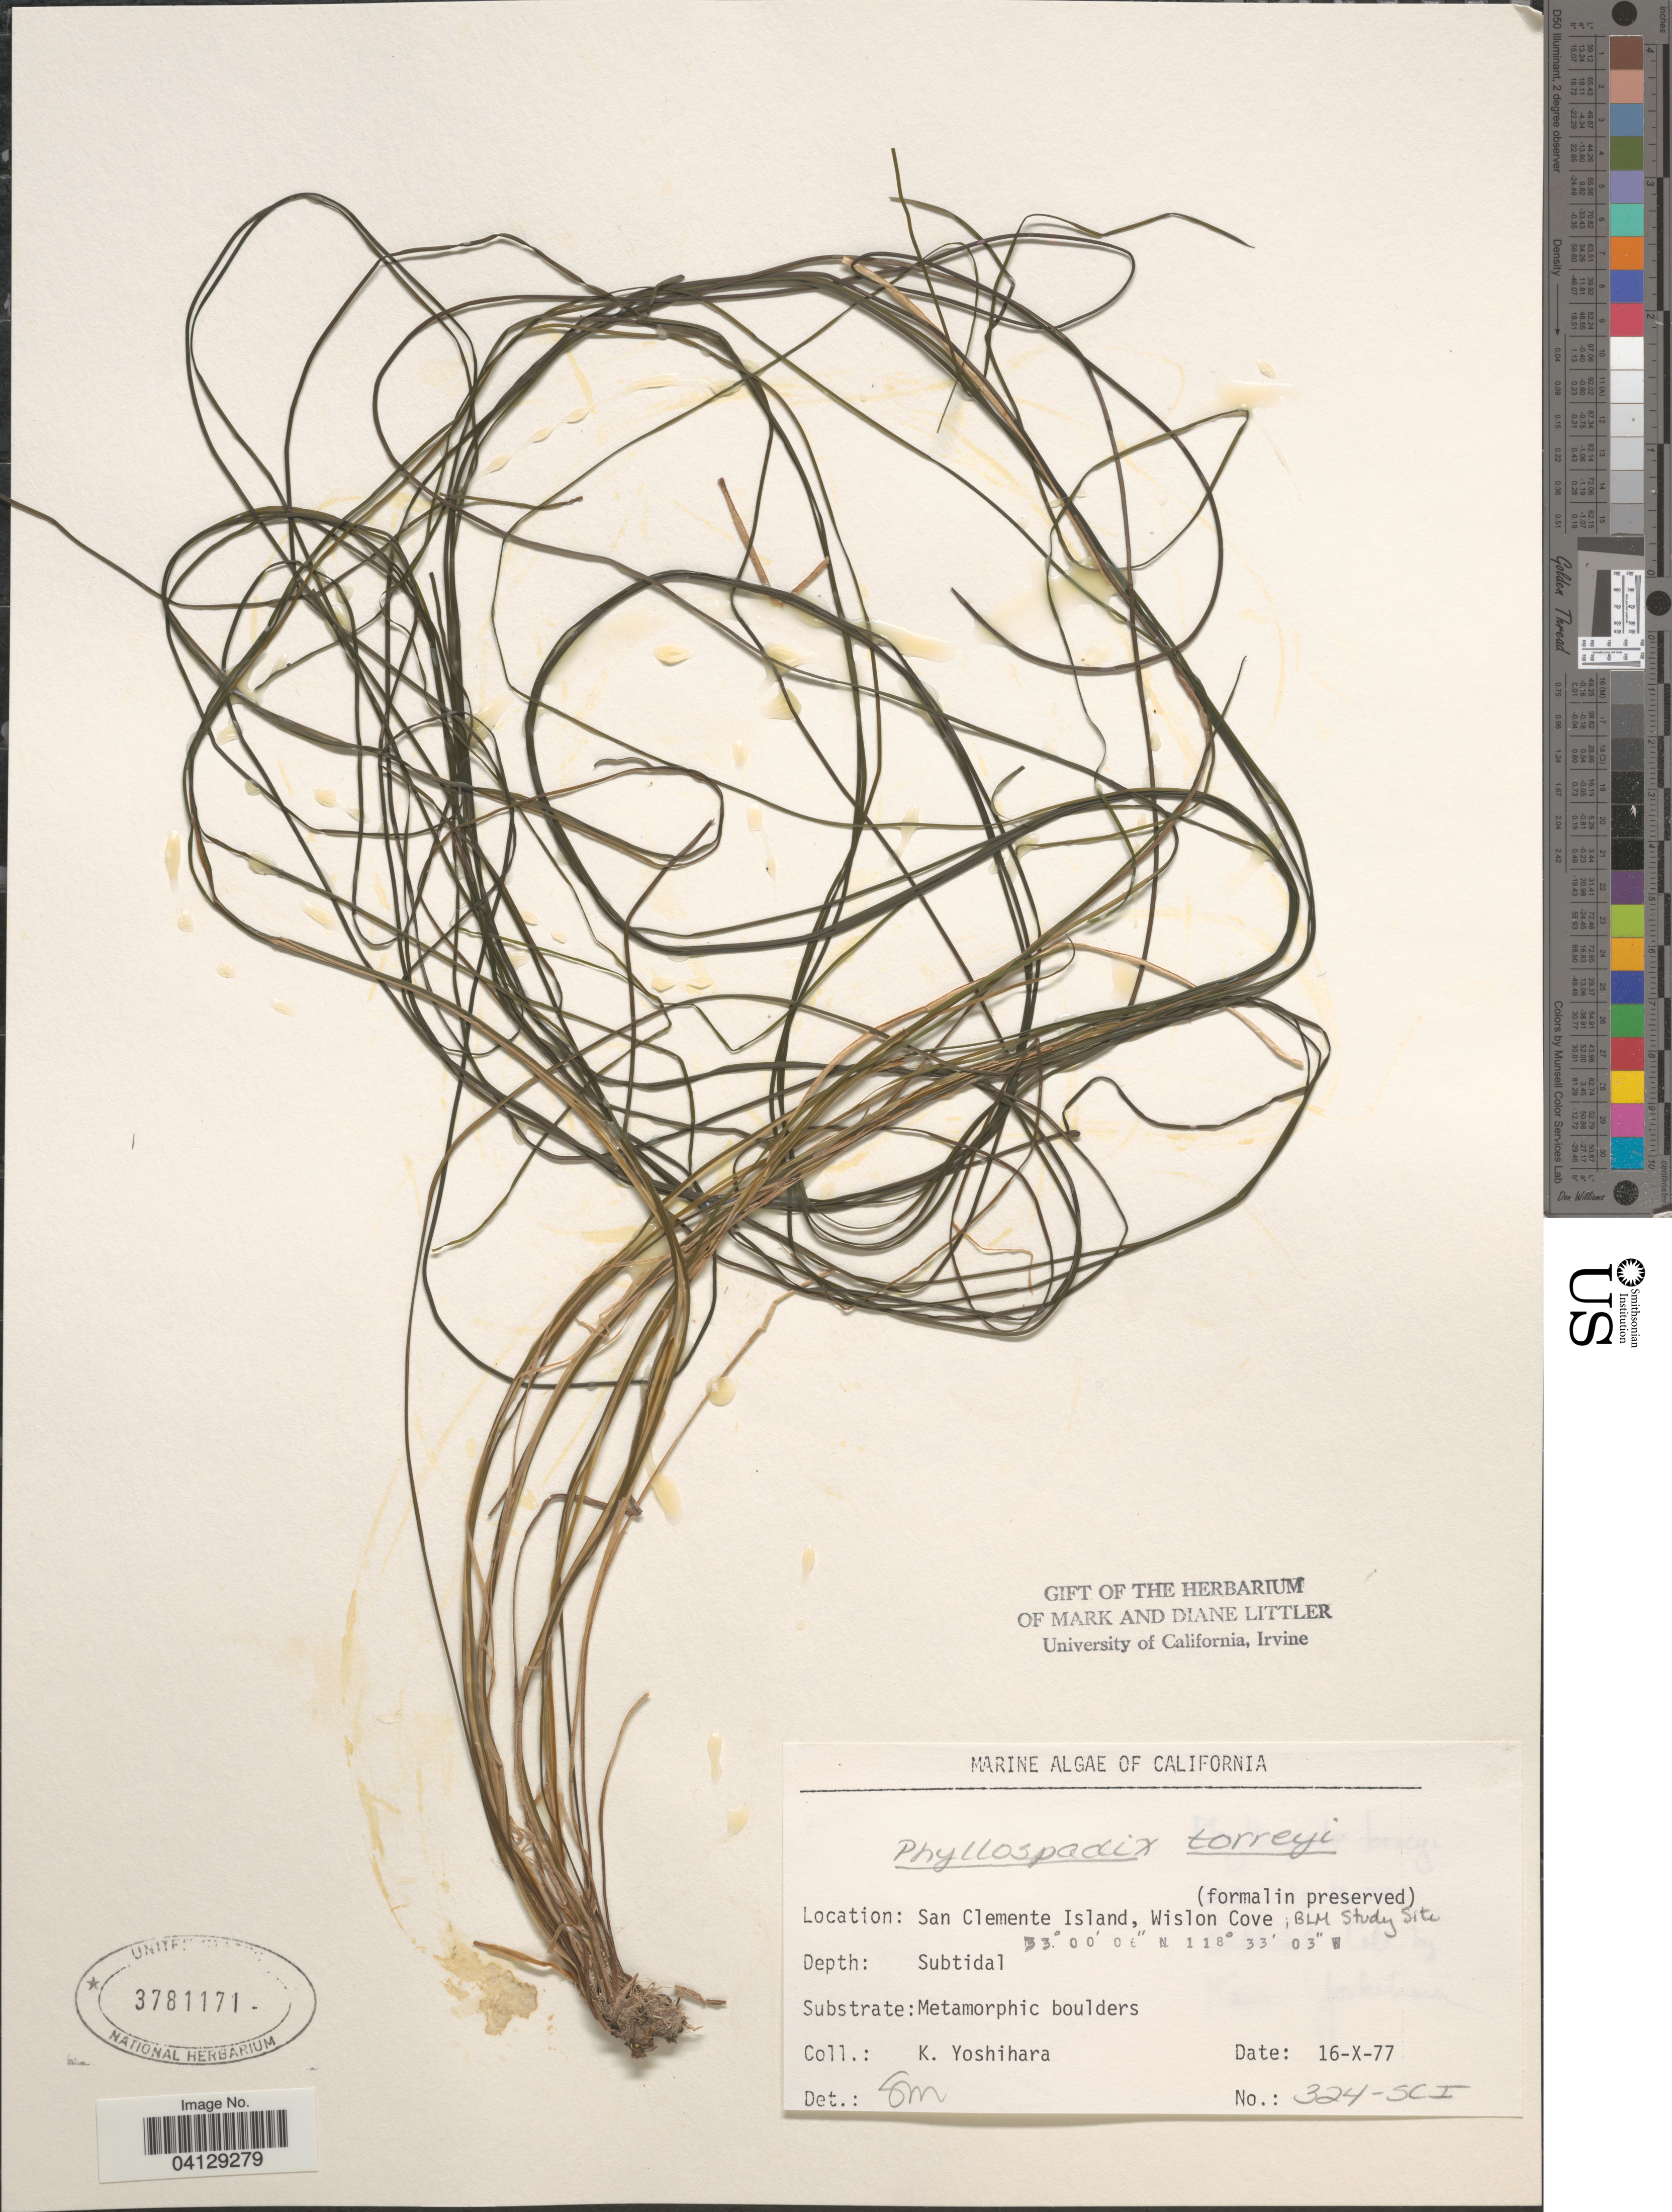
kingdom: Plantae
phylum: Tracheophyta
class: Liliopsida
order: Alismatales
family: Zosteraceae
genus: Phyllospadix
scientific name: Phyllospadix torreyi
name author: S. Watson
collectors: K. Yoshihara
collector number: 324-SCI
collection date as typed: Transcribed d/m/y: 16/10/77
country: United States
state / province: California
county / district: Los Angeles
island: San Clemente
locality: San Clemente Island, Wislon Cove, BLM Study Site.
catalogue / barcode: US 3781171